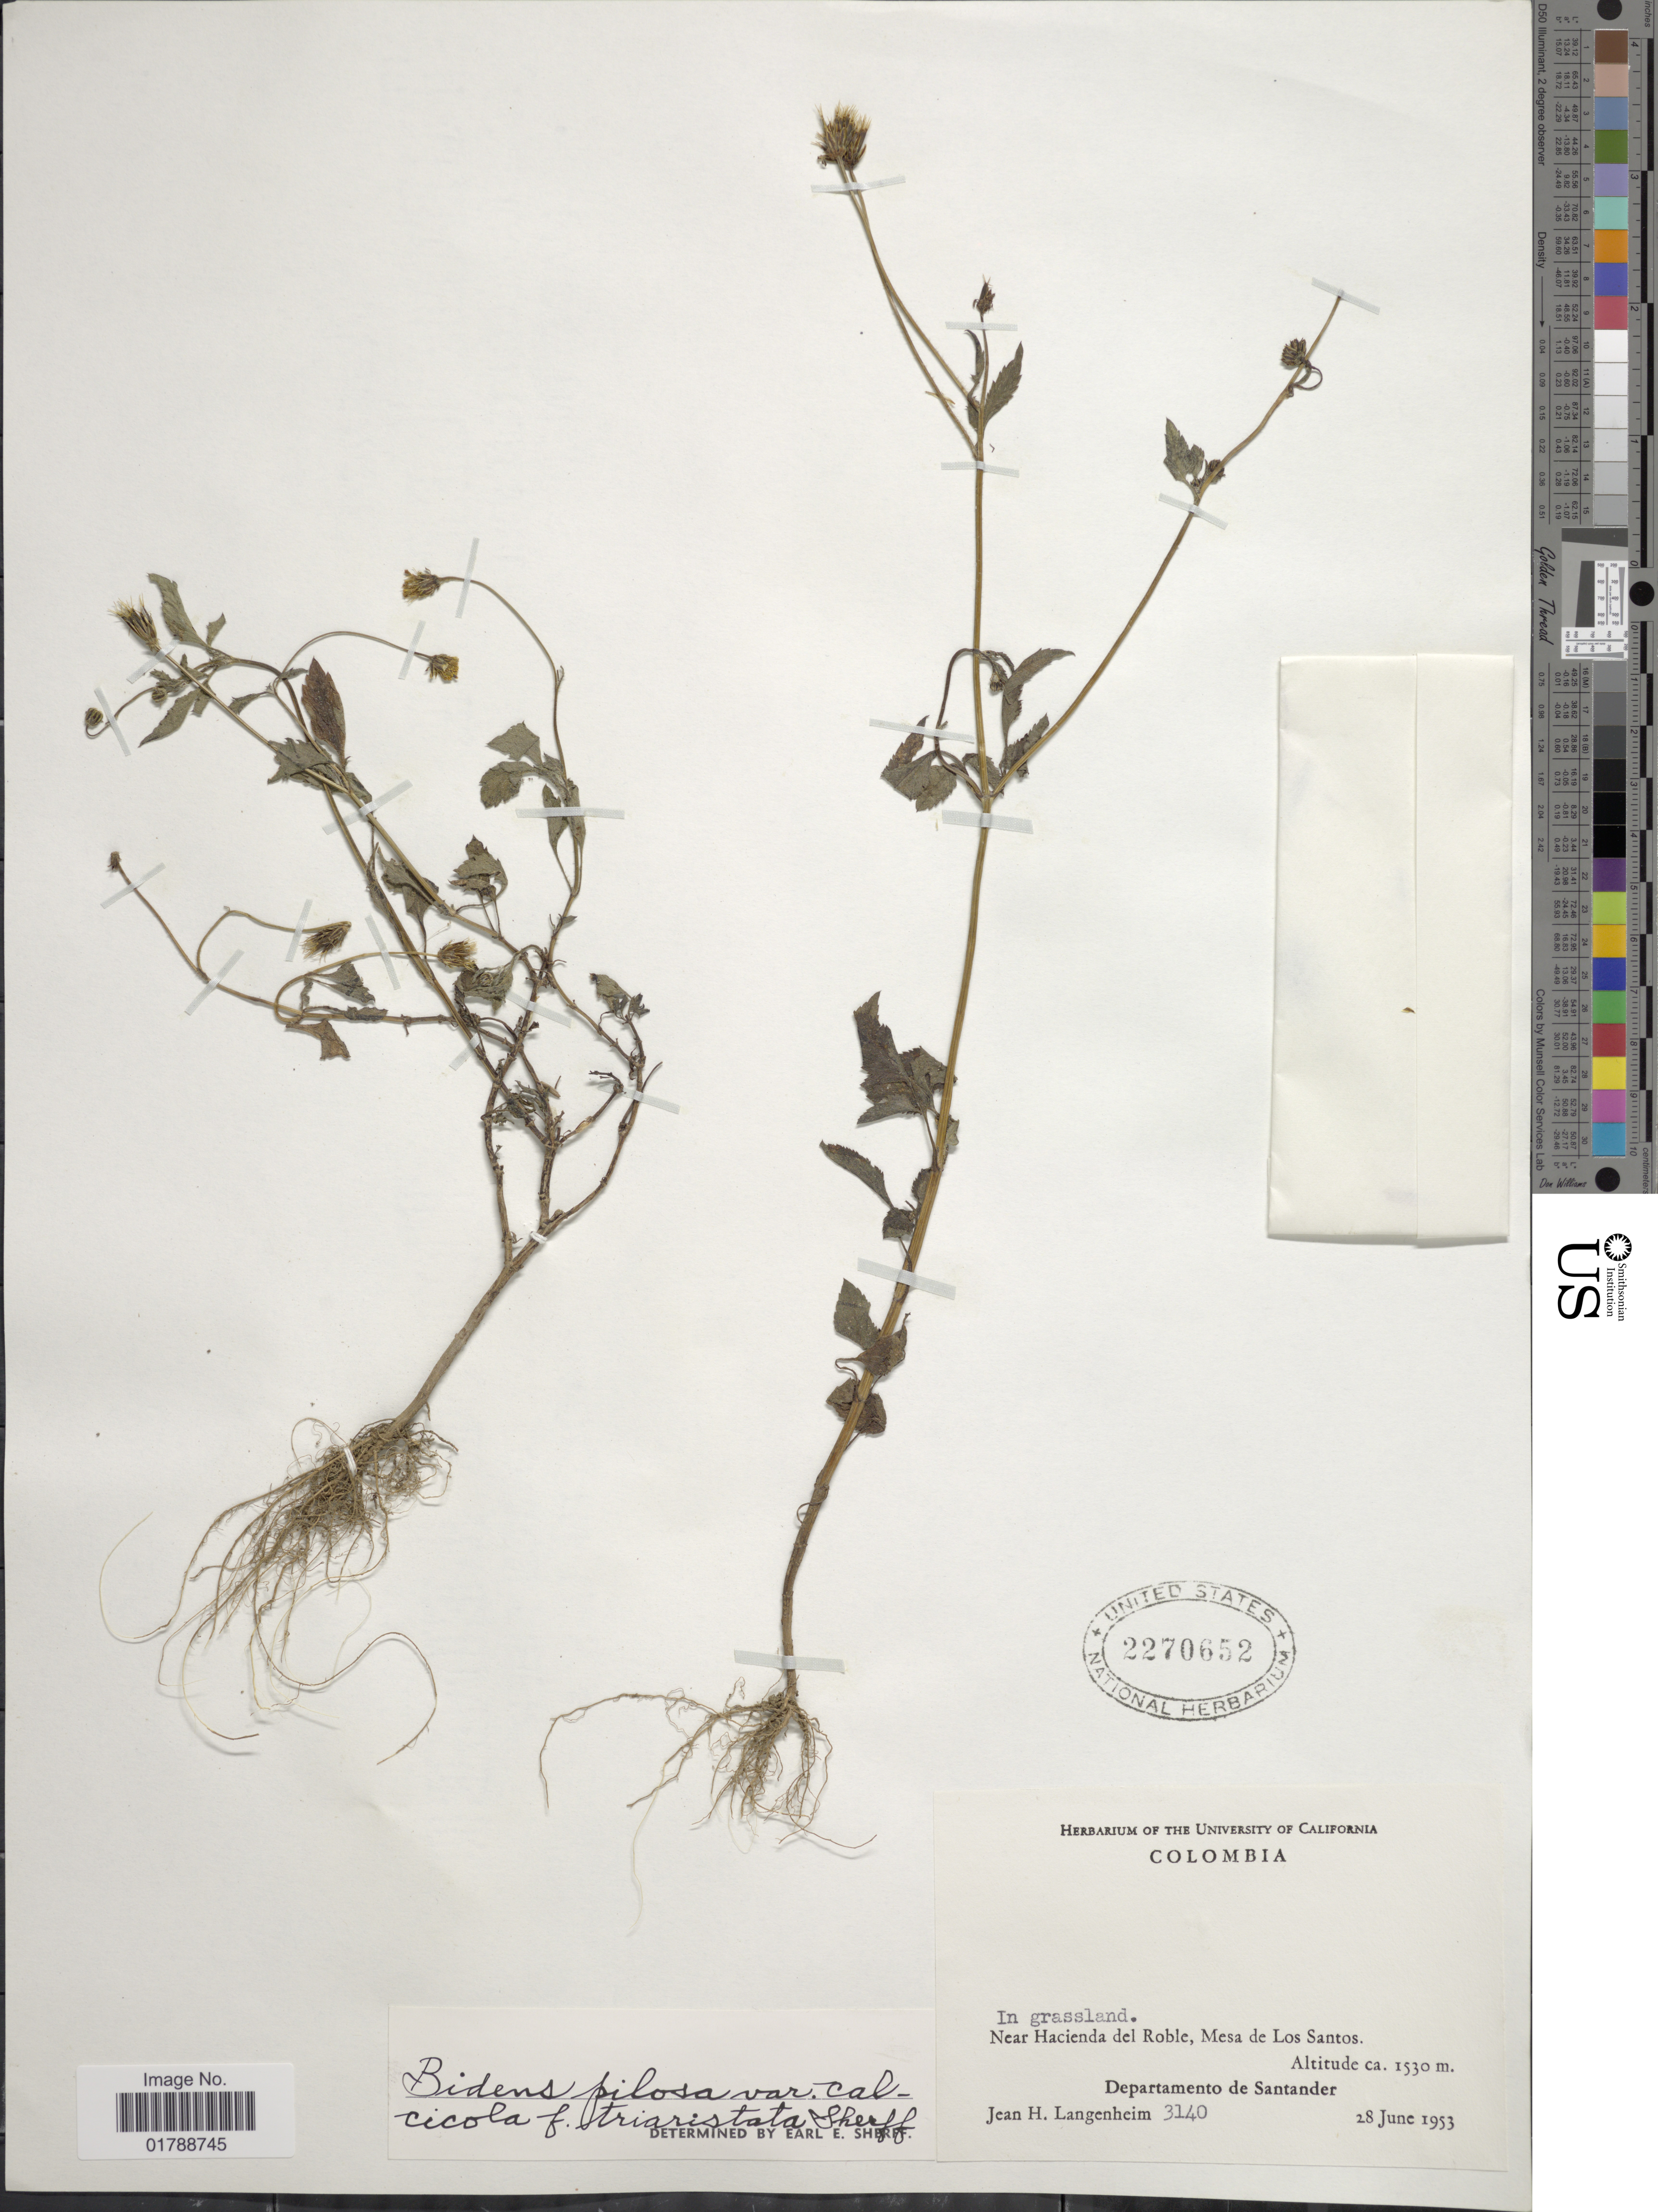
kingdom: Plantae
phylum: Tracheophyta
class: Magnoliopsida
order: Asterales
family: Asteraceae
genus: Bidens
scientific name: Bidens pilosa var. calcicola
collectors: J. H. Langenheim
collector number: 3140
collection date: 1953-06-28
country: Colombia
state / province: Santander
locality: Near Hacienda del Roble, Mesa de Los Santos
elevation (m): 1530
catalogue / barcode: US 2270652